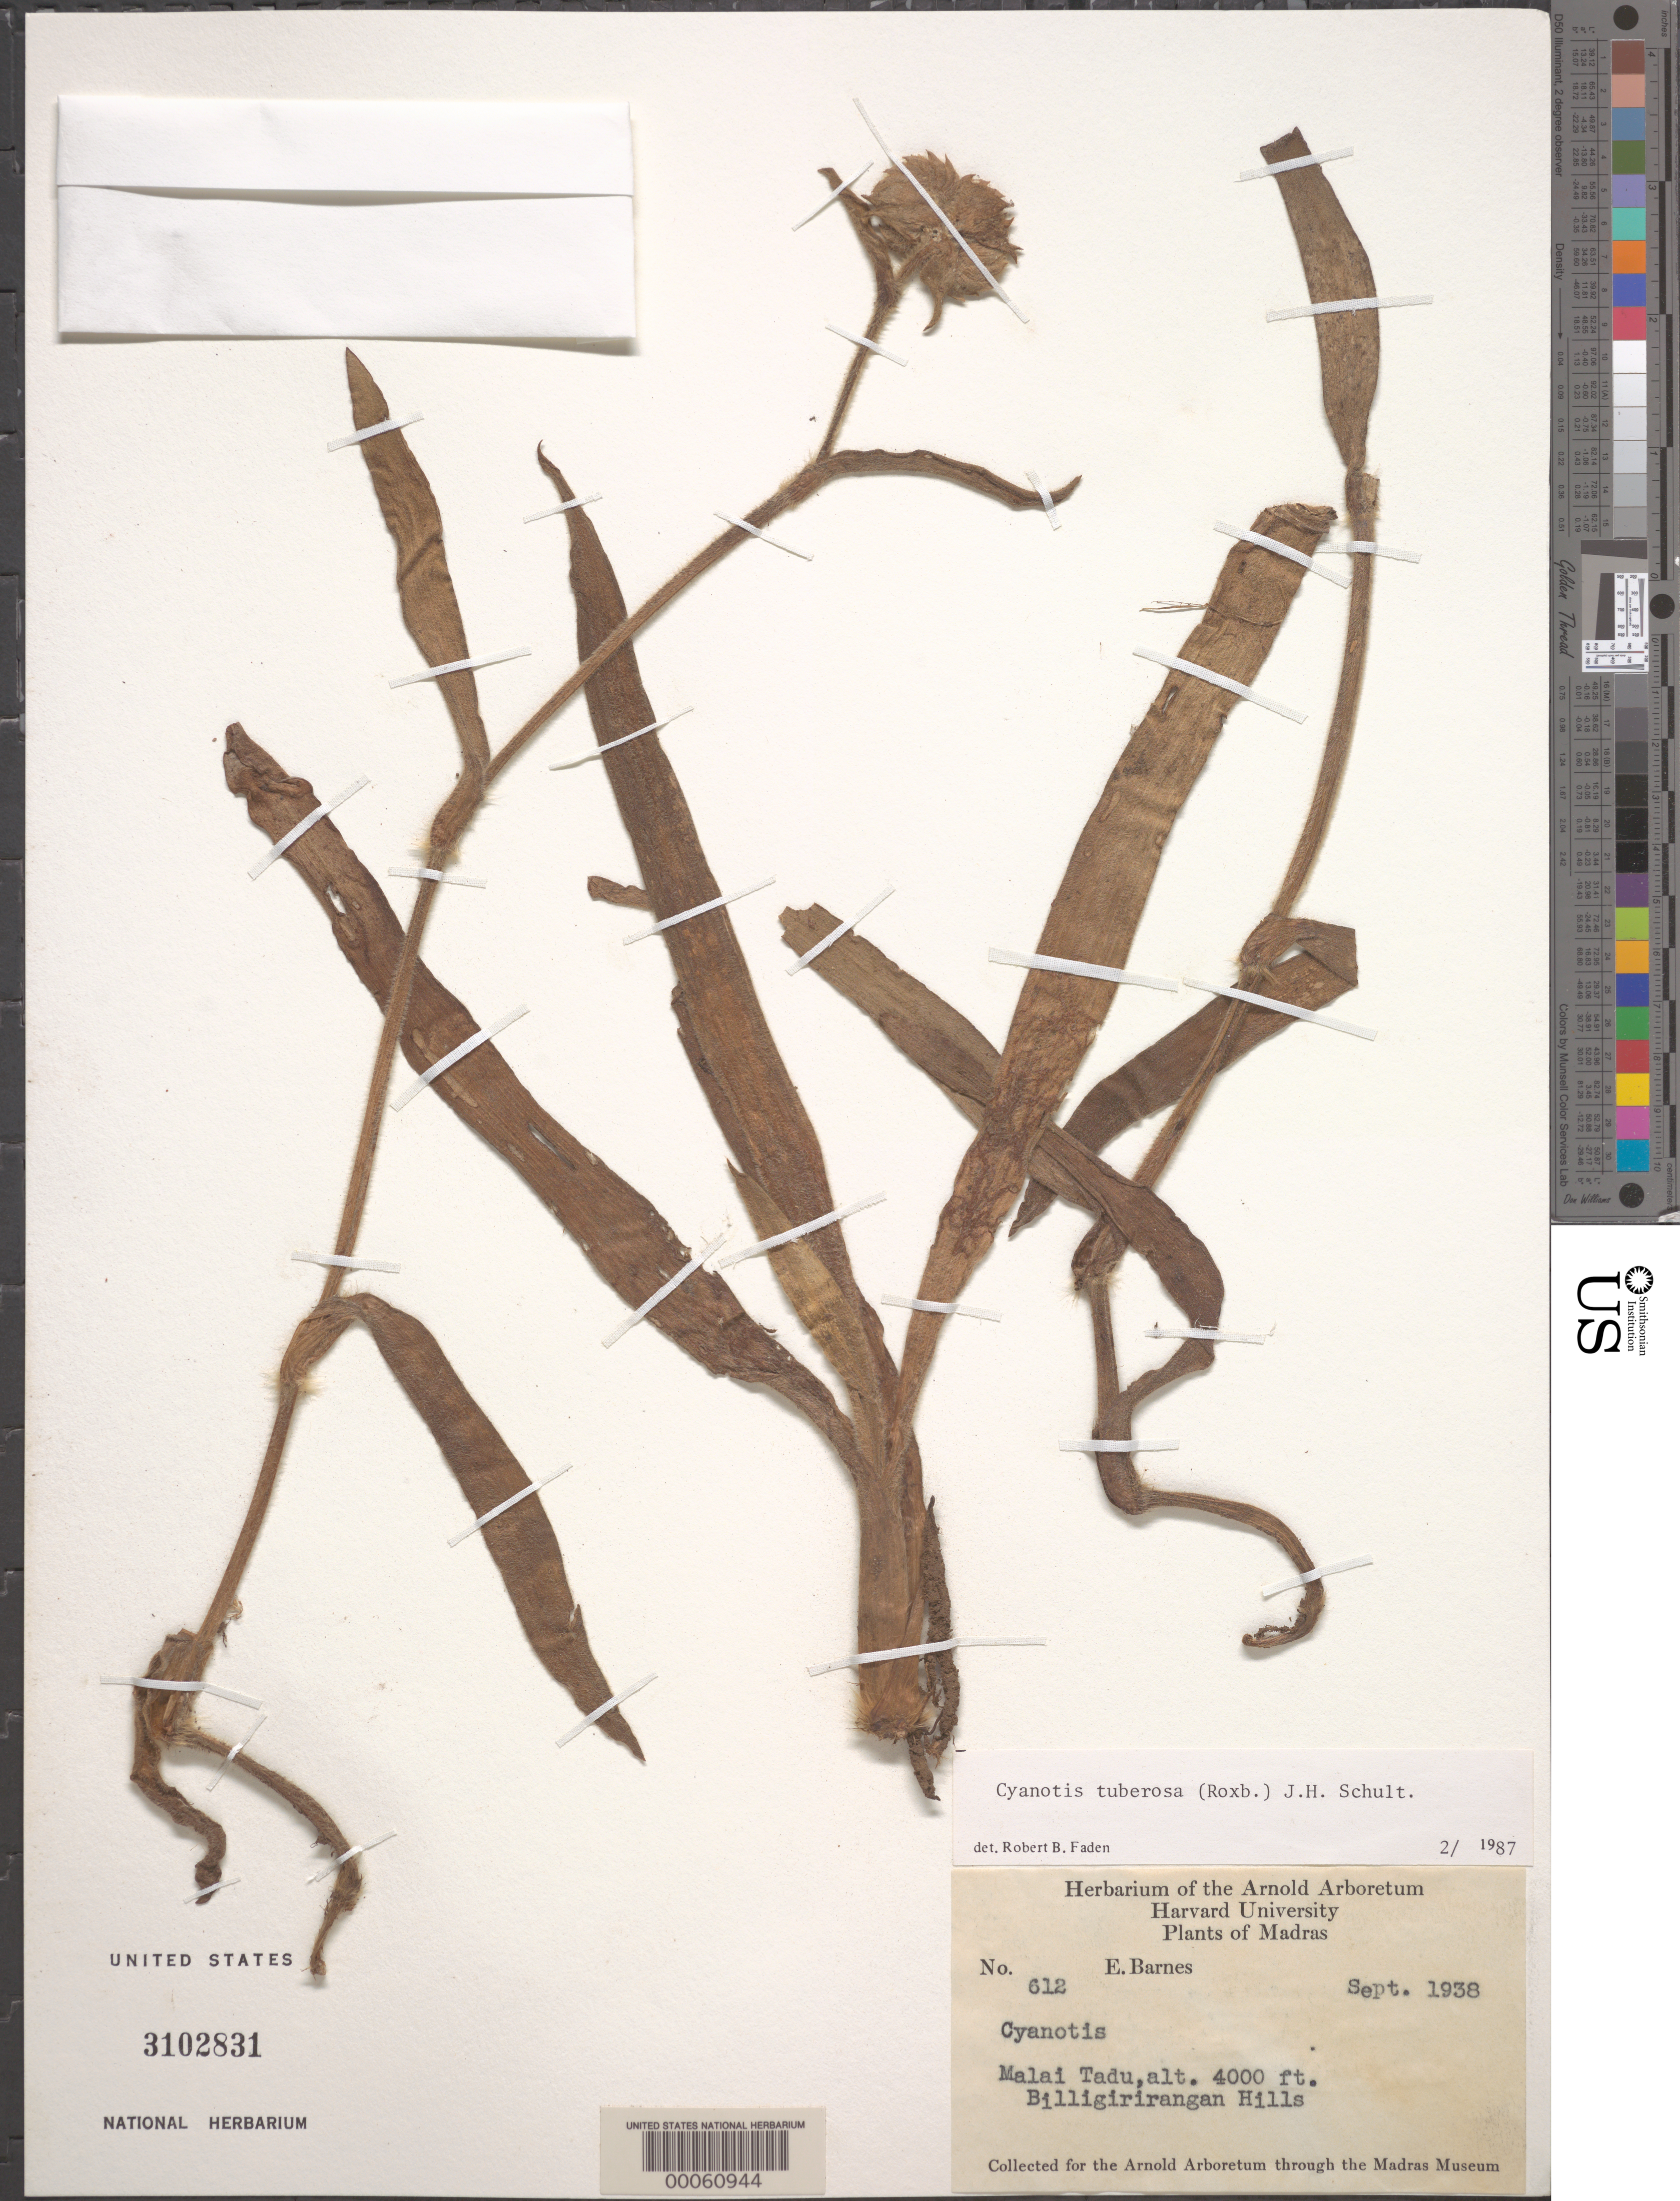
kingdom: Plantae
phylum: Tracheophyta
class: Liliopsida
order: Commelinales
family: Commelinaceae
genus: Cyanotis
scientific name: Cyanotis tuberosa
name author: (Roxb.) Schult. & Schult. f.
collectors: E. Barnes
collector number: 612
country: India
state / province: Tamil Nadu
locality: Madras, malai tadu, billigirirangan hills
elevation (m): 1219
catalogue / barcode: US 3102831